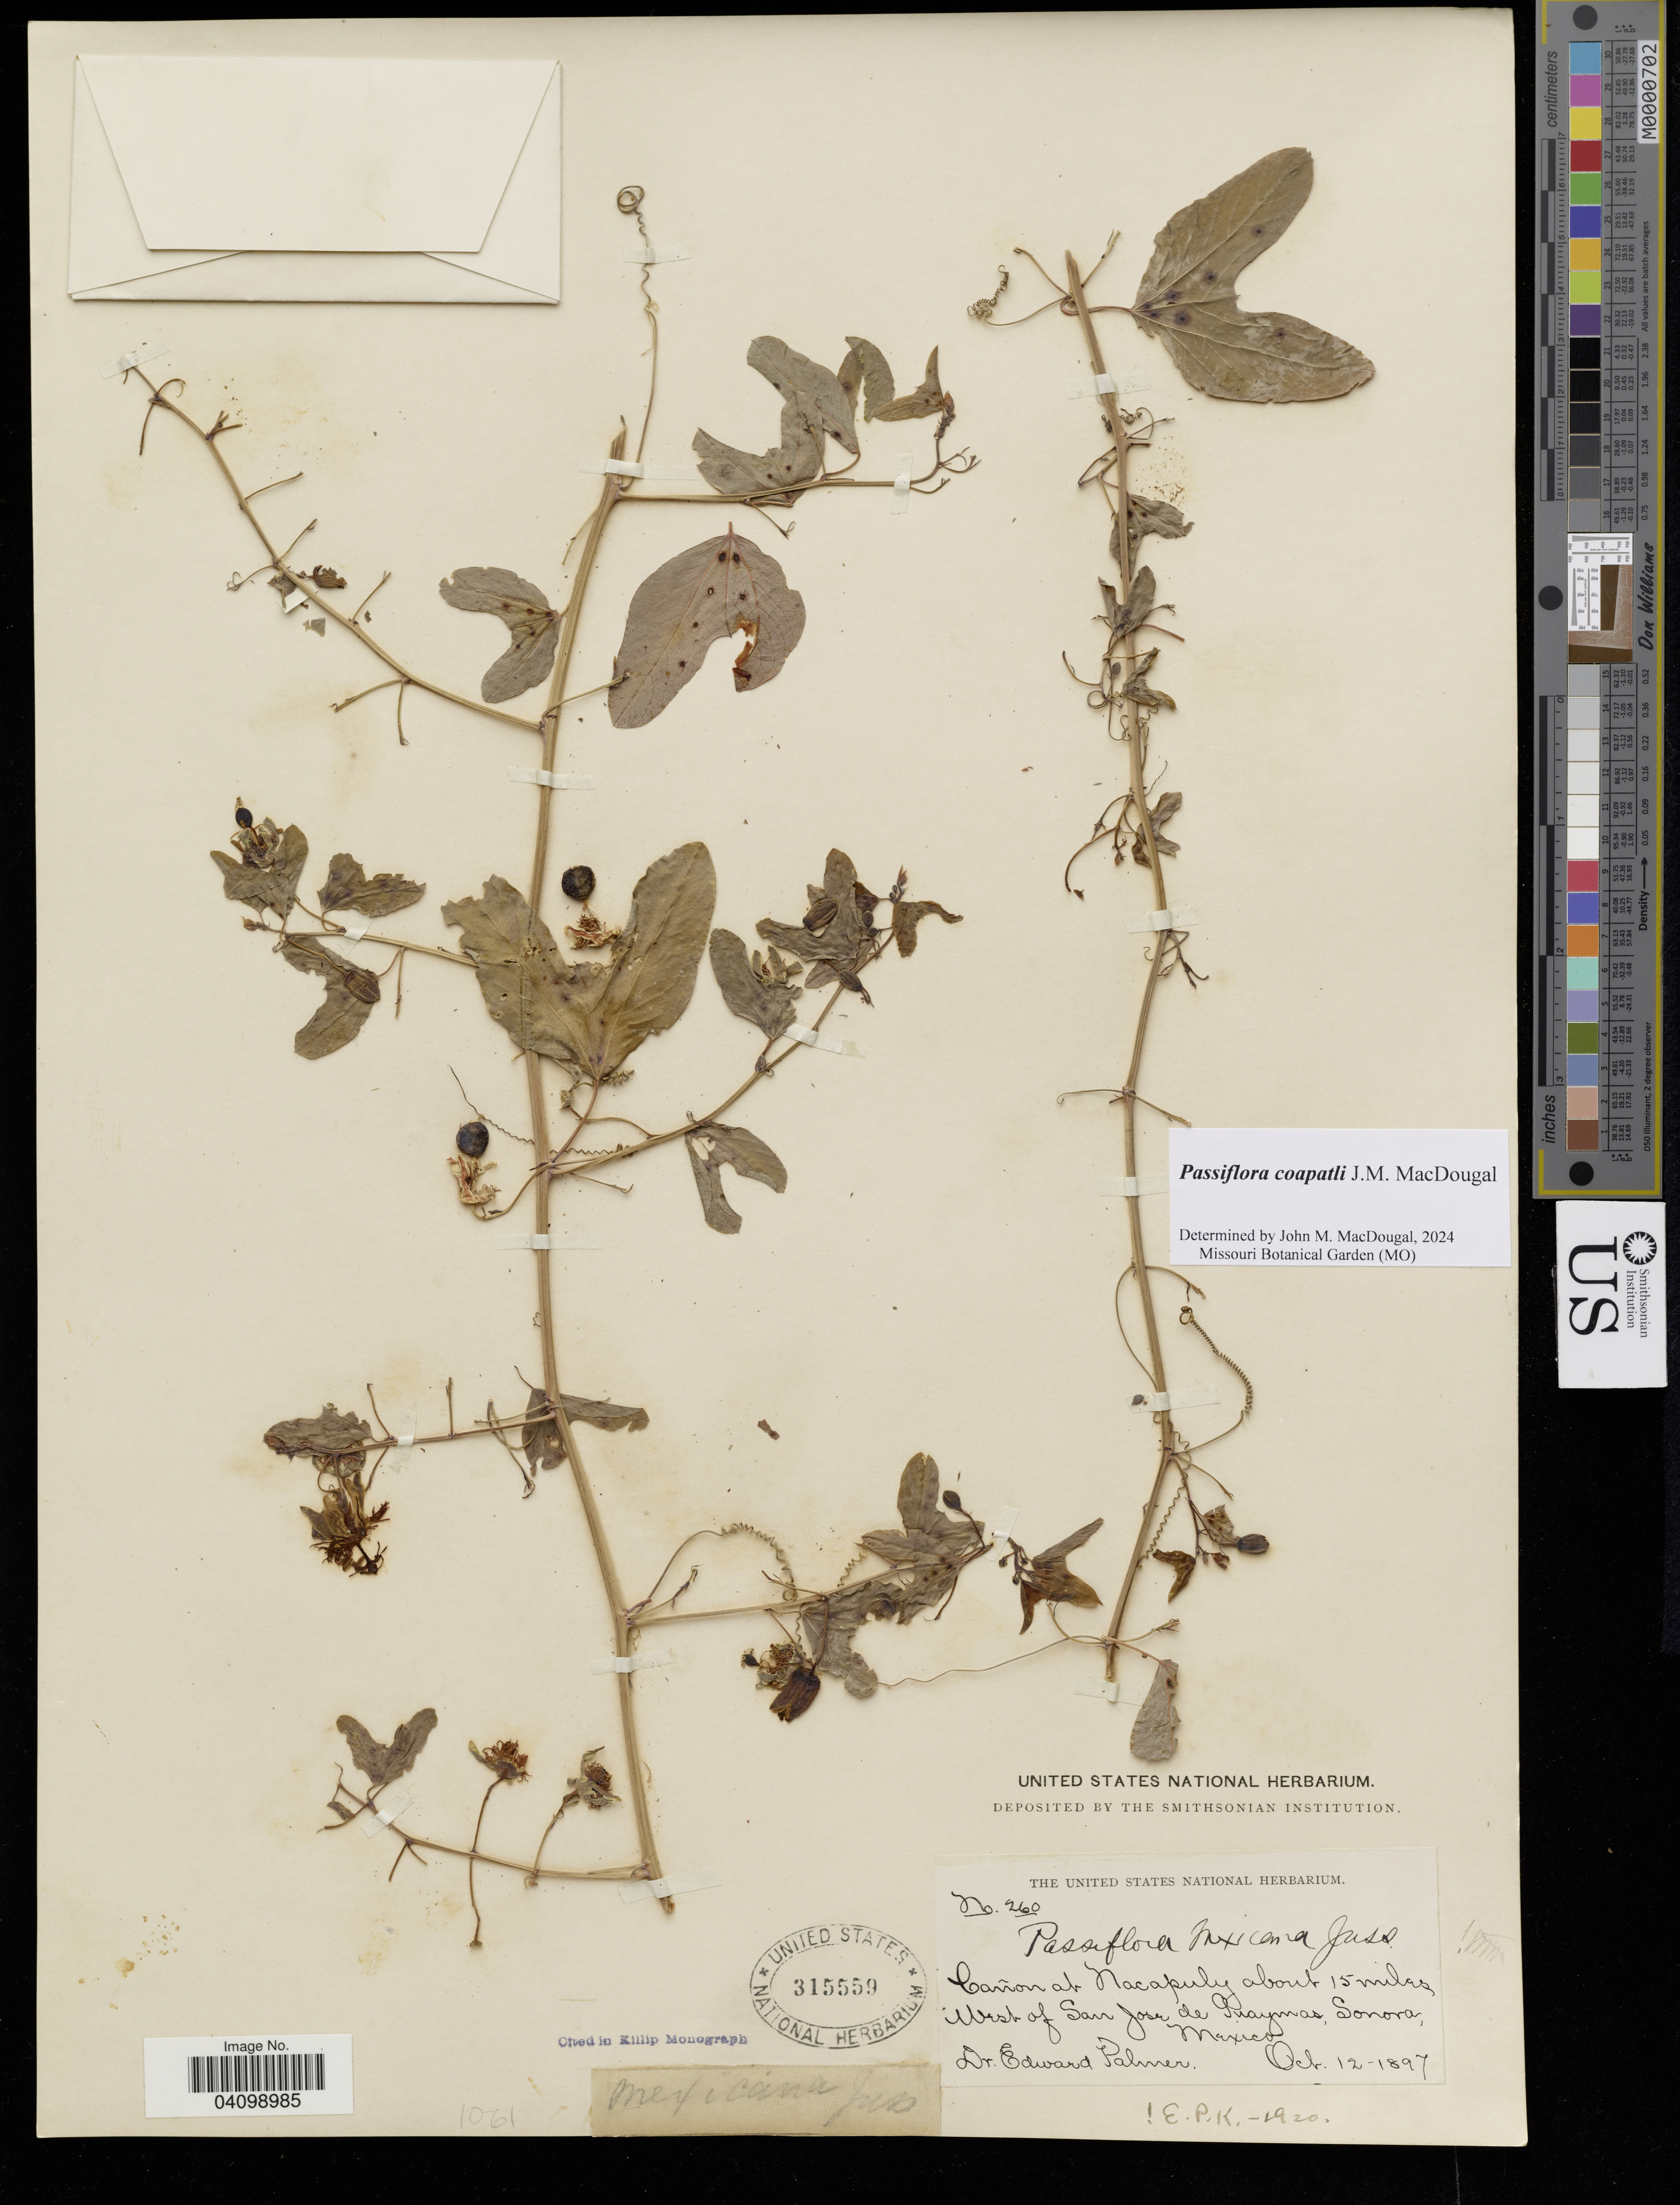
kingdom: Plantae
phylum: Tracheophyta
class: Magnoliopsida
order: Malpighiales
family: Passifloraceae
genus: Passiflora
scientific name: Passiflora coapatli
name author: J.M. MacDougal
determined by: MacDougal, John M.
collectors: E. Palmer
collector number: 260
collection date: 1897-10-12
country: Mexico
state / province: Sonora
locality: Cañon at Nacapuly about 15 miles West of San Jose de Guaymas.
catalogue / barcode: US 315559